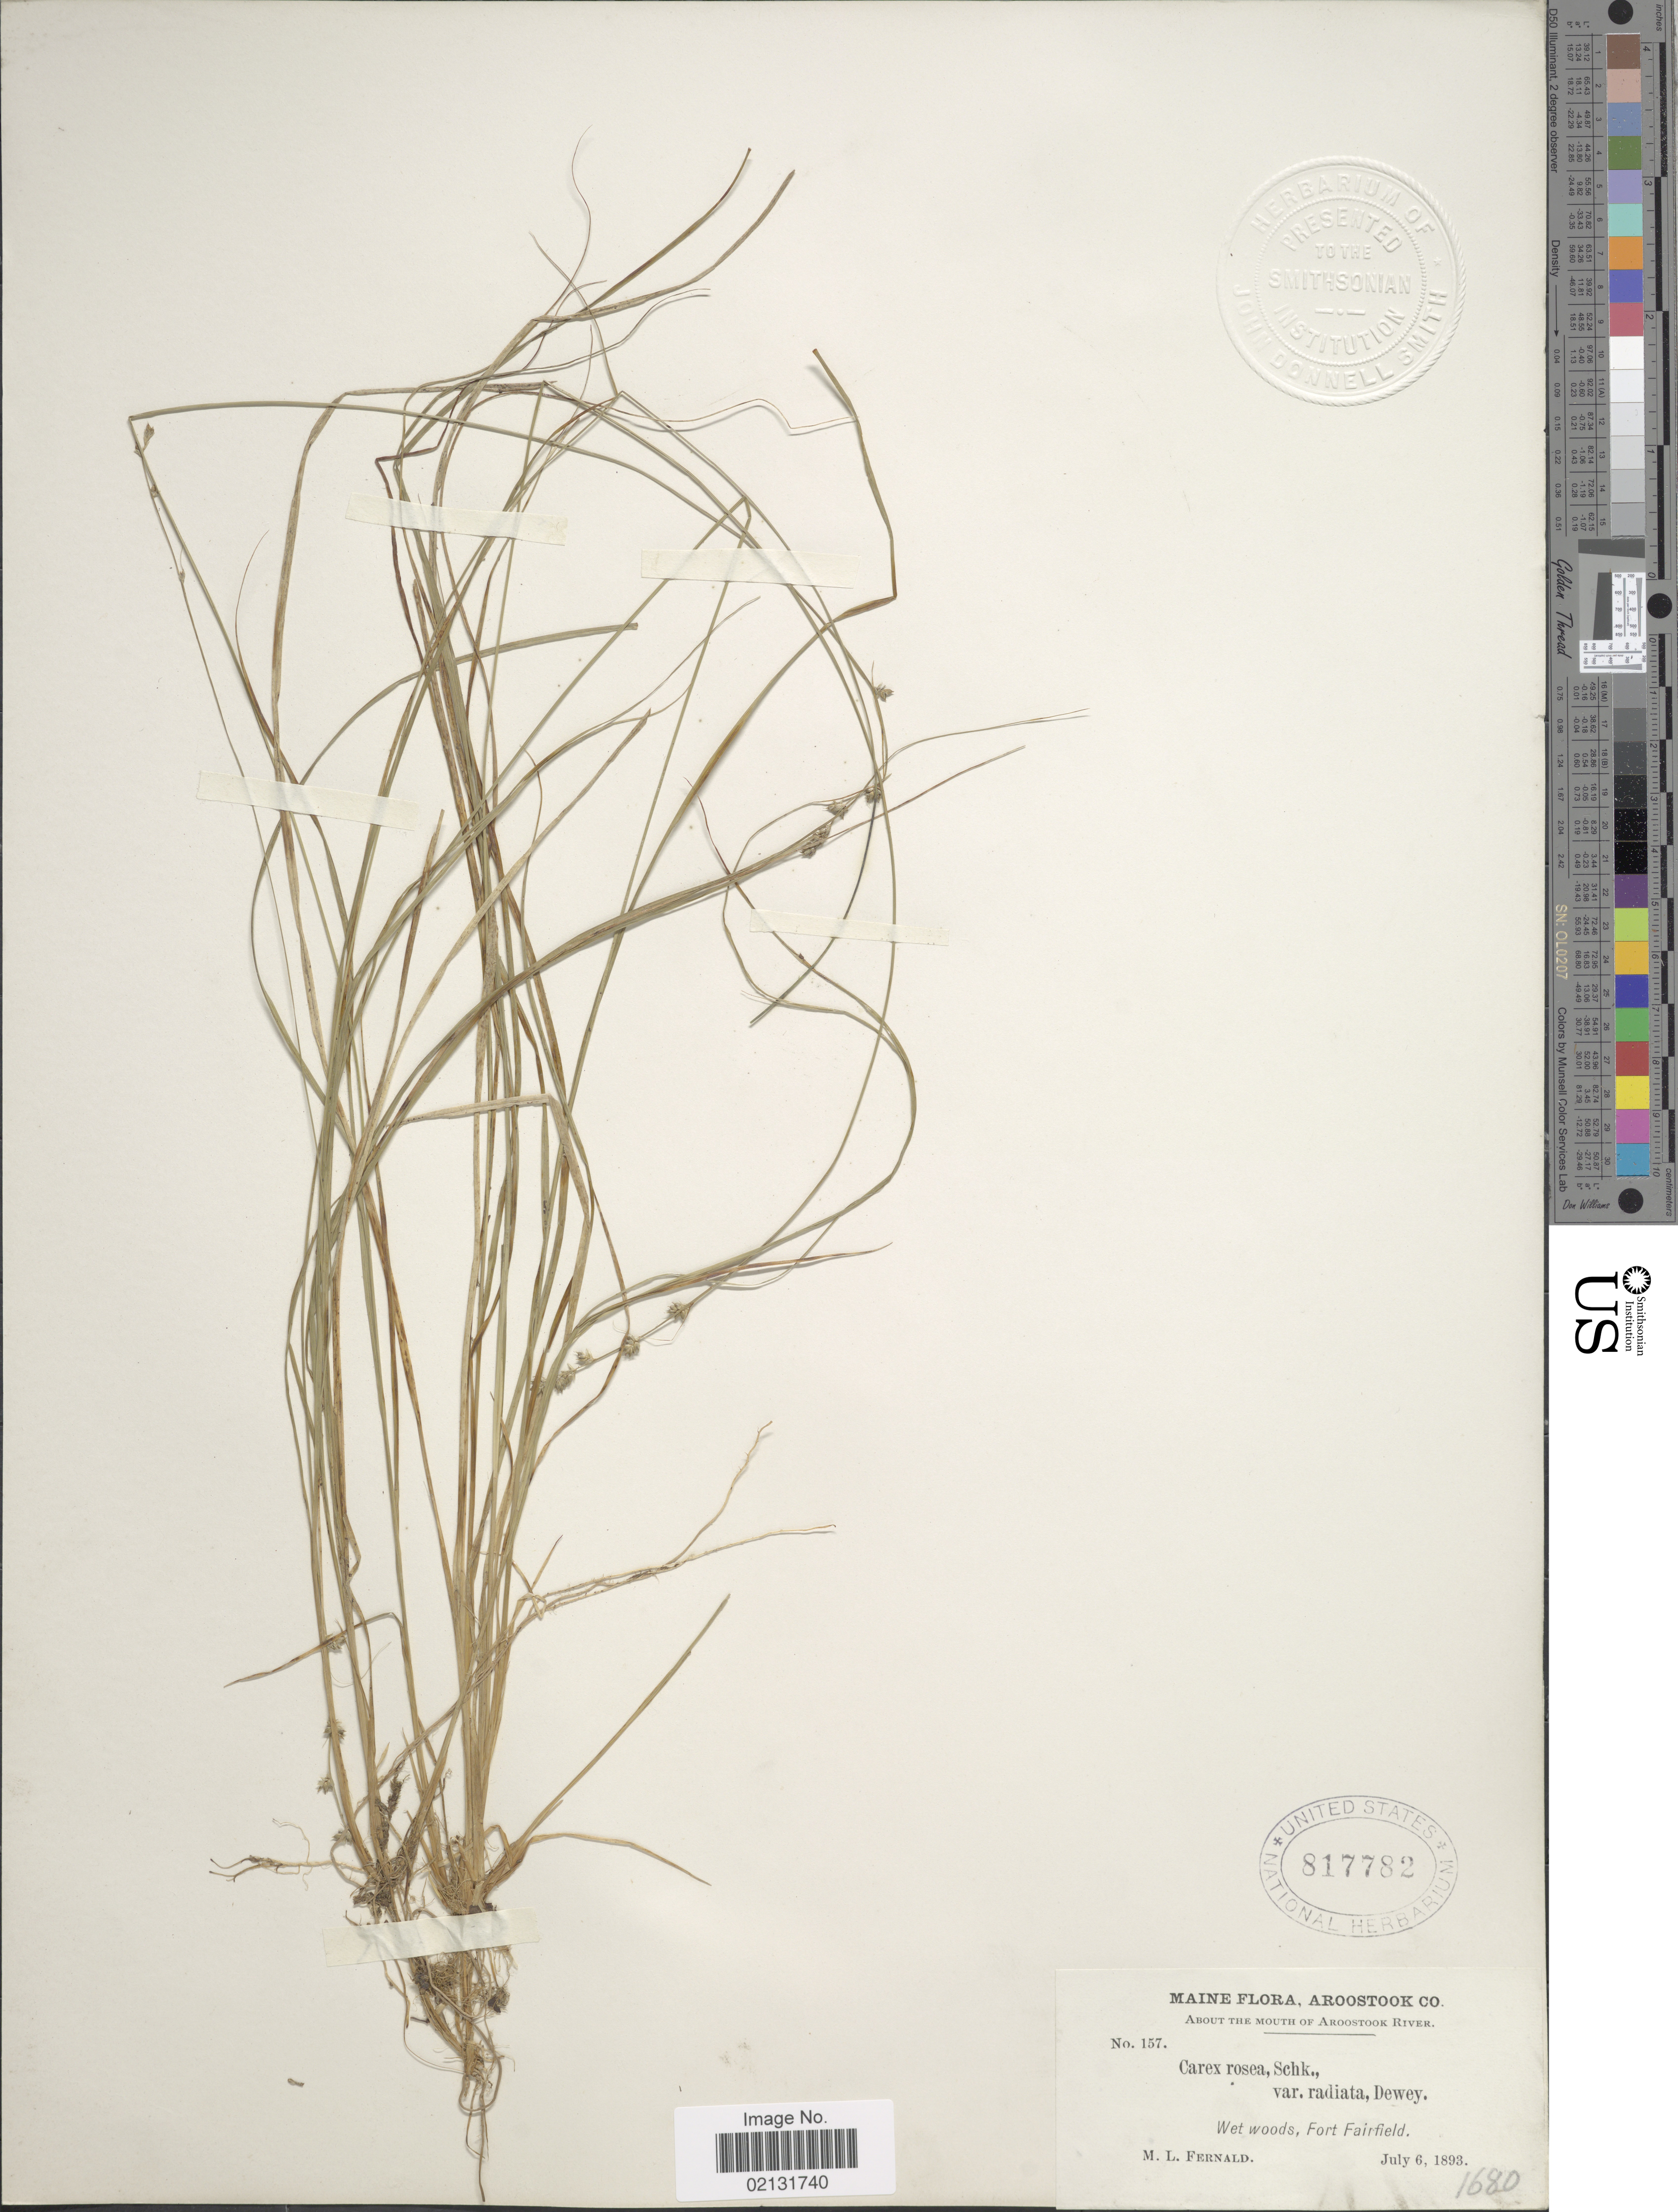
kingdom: Plantae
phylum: Tracheophyta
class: Liliopsida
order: Poales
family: Cyperaceae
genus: Carex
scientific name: Carex rosea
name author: Willd.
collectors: M. L. Fernald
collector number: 157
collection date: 1893-07-06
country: United States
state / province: Maine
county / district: Aroostook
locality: about the mouth of Aroostook River, wet woods, Fort Fairfield.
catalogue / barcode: US 817782